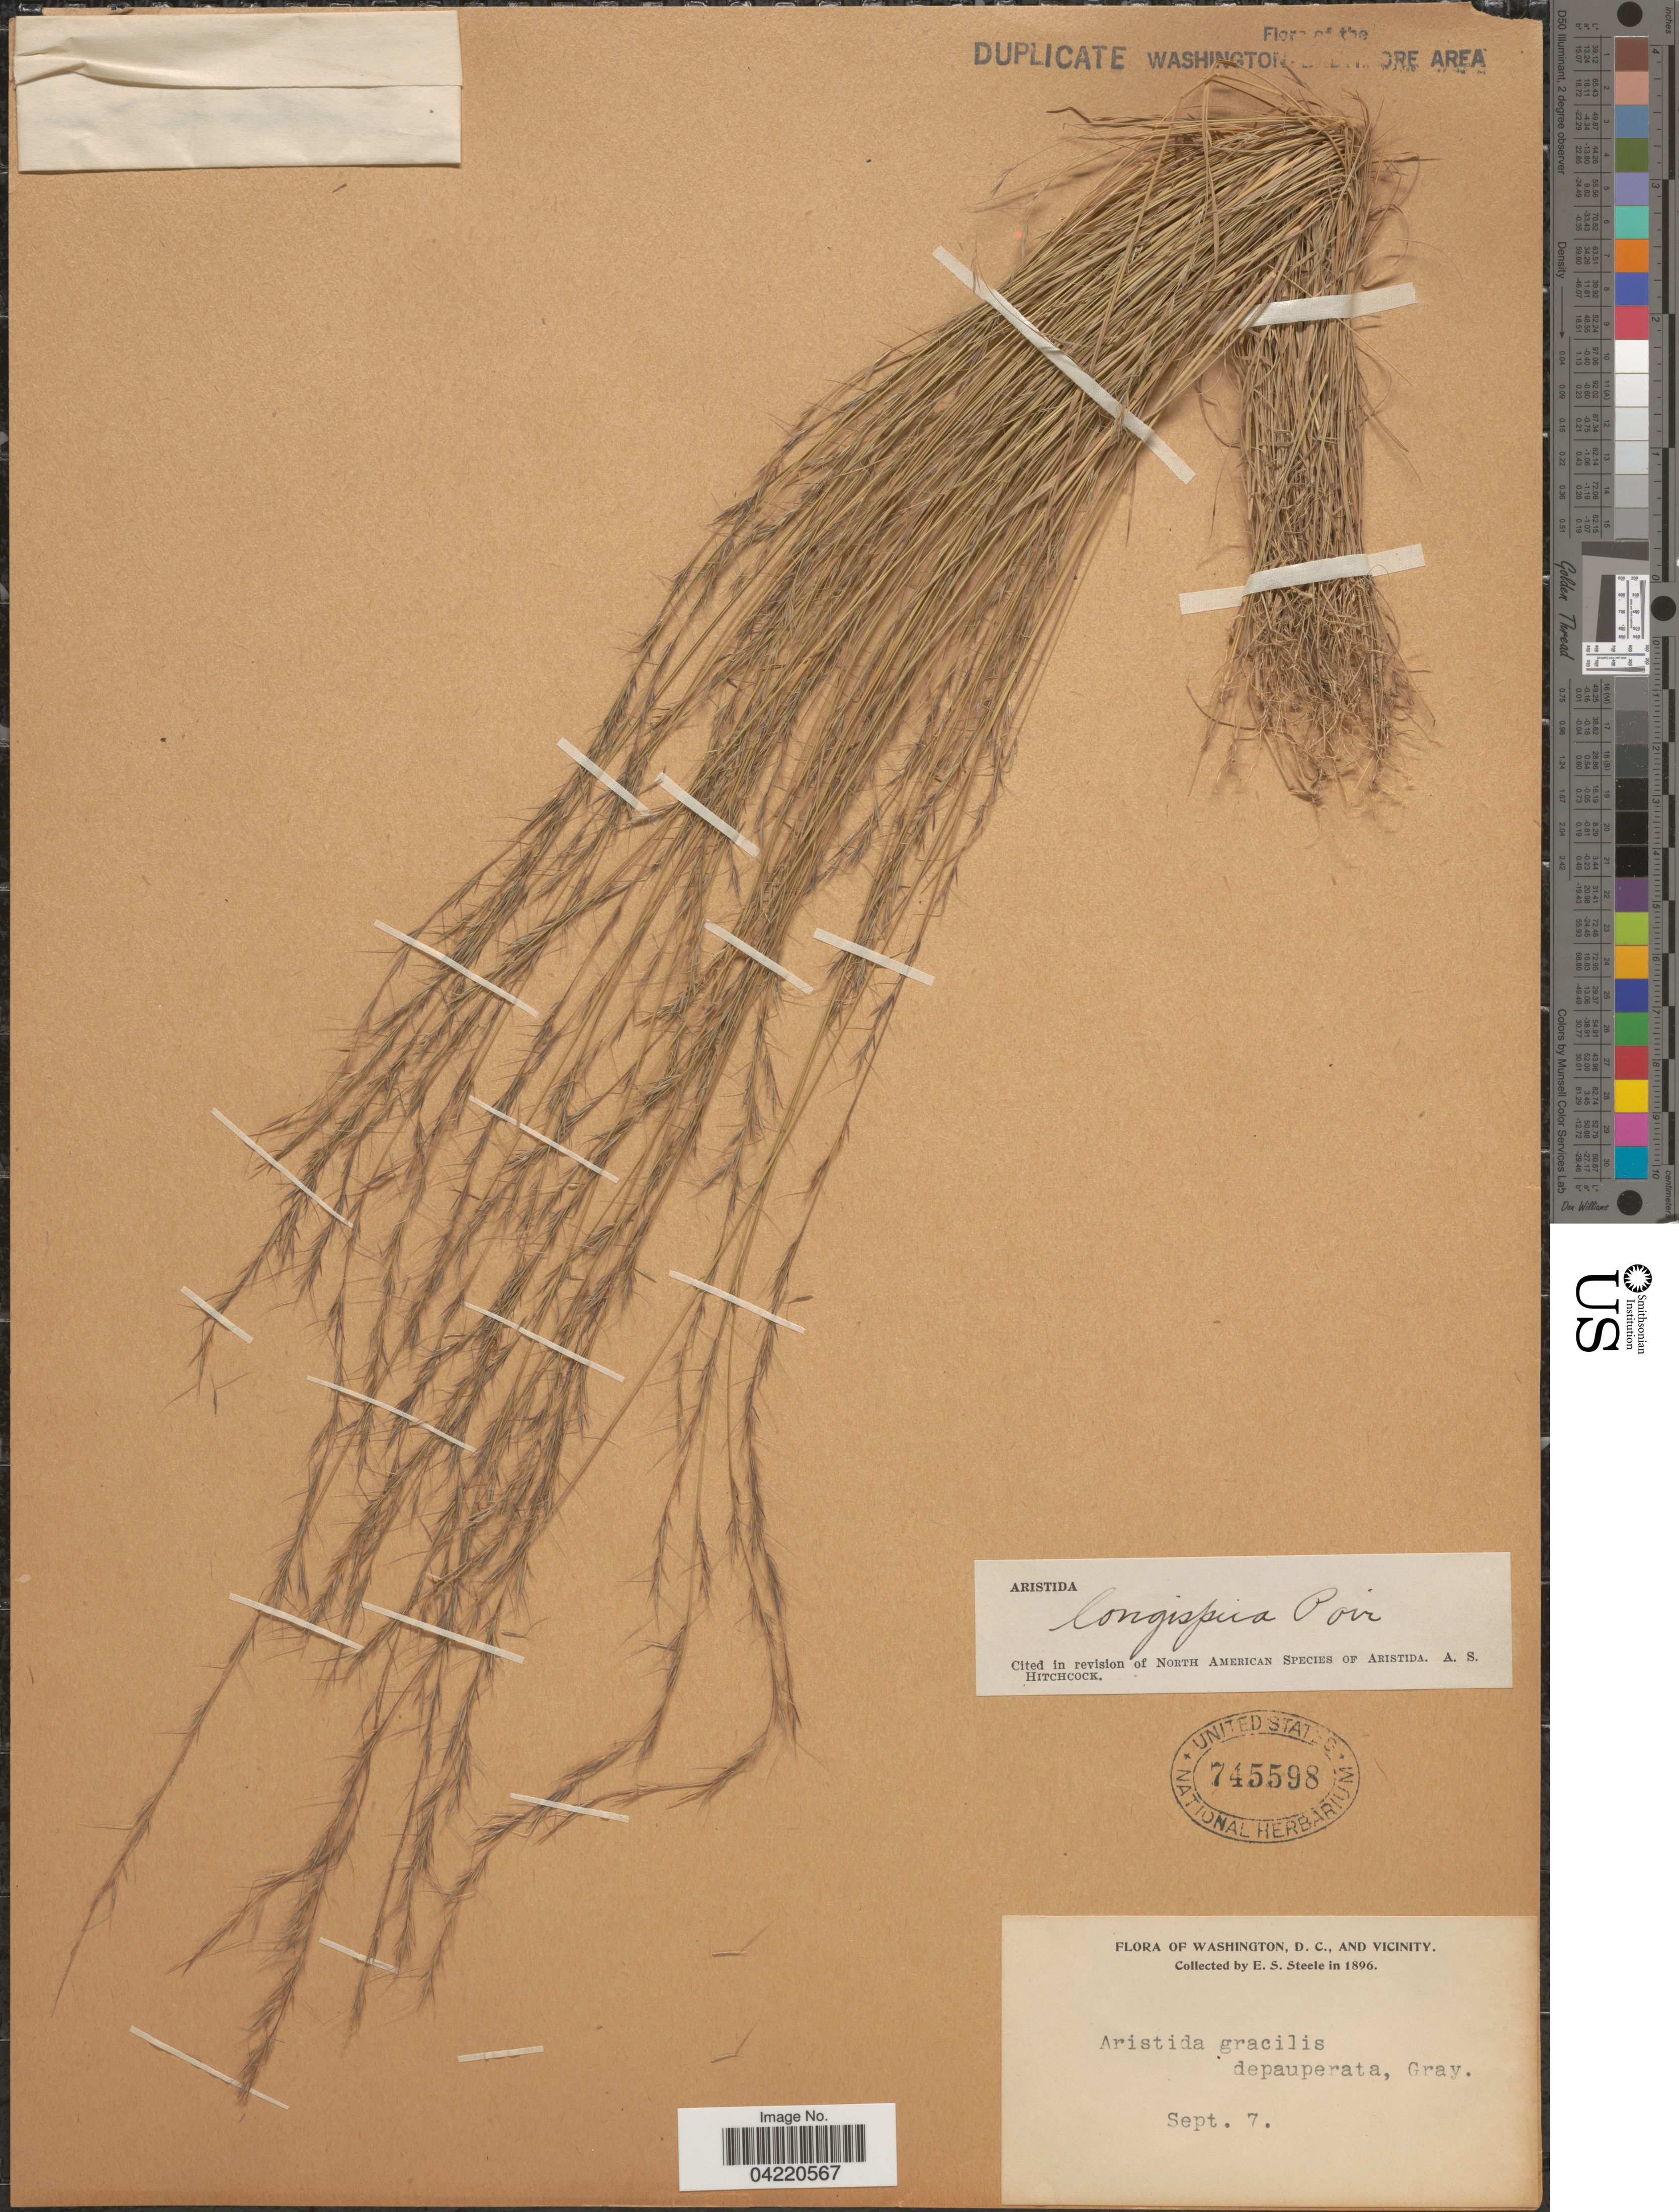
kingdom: Plantae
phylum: Tracheophyta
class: Liliopsida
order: Poales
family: Poaceae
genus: Aristida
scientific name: Aristida longespica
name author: Poir.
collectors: E. Steele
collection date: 1896-09-07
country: United States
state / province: District of Columbia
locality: Washington, D. C., and Vicinity.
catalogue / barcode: US 745598